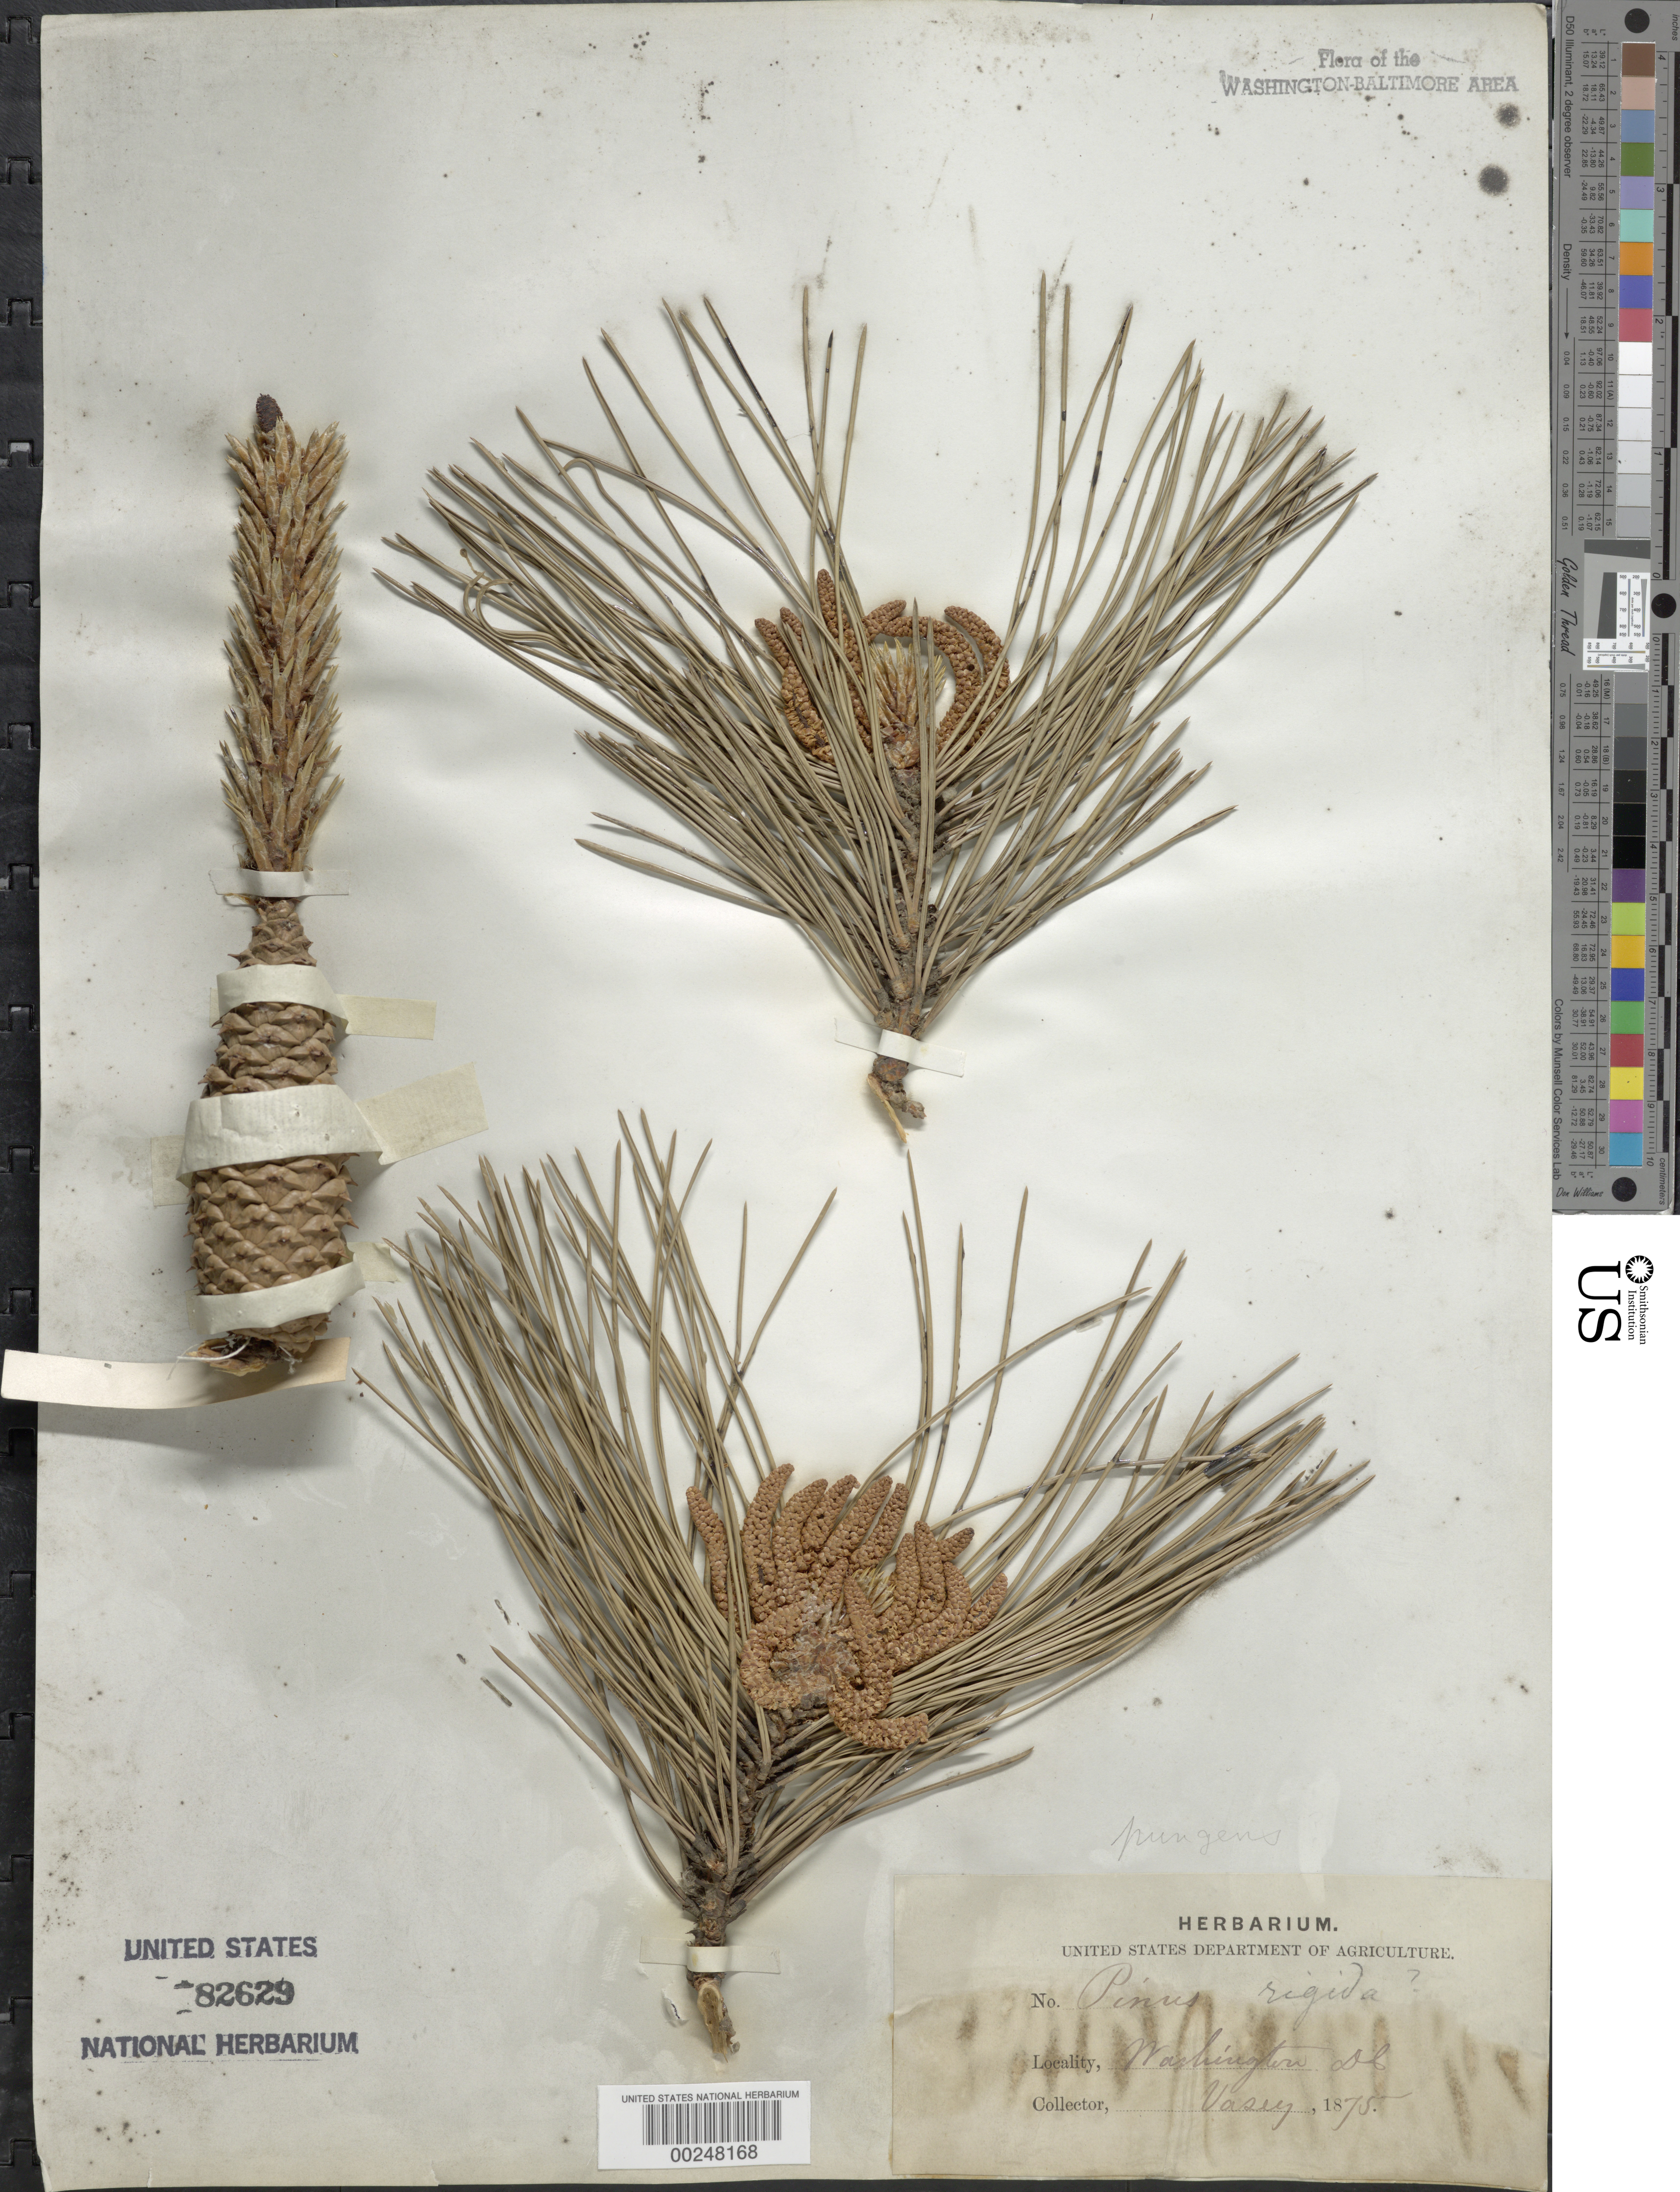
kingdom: Plantae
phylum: Tracheophyta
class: Pinopsida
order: Pinales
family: Pinaceae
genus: Pinus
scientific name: Pinus pungens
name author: Lamb.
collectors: G. Vasey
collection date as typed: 1875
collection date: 1875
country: United States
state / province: District of Columbia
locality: Washington, DC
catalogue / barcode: US 82629